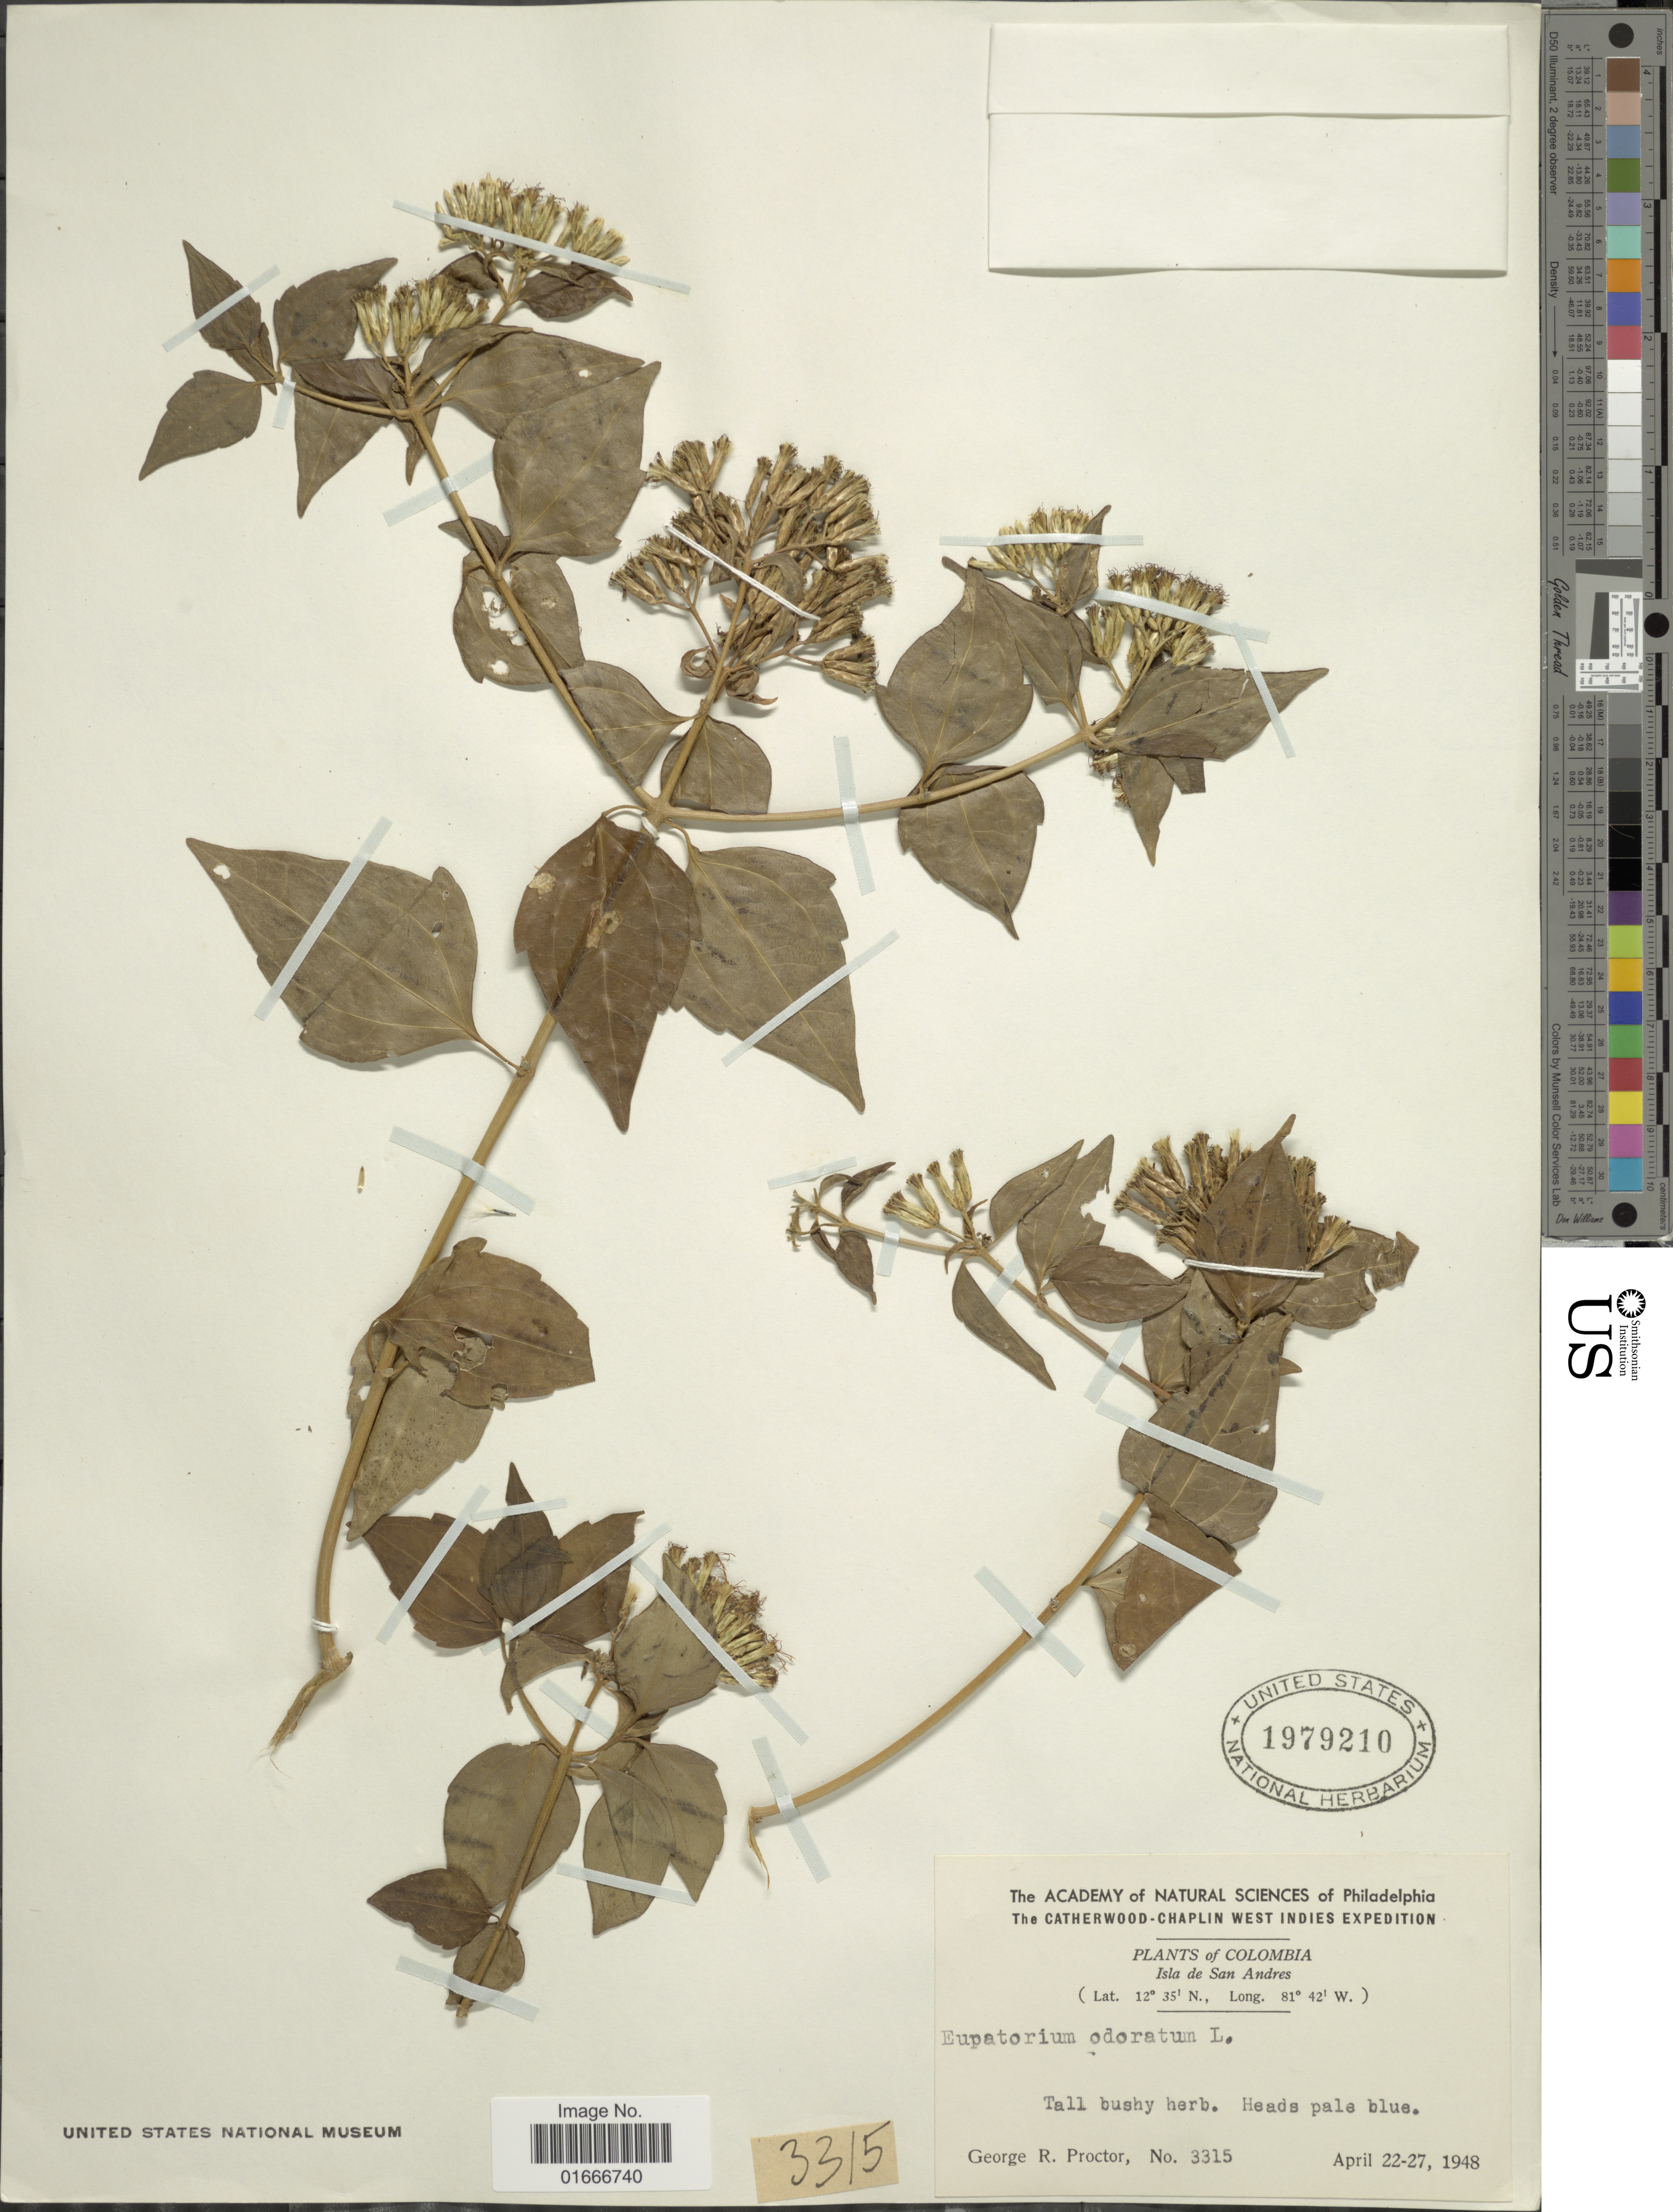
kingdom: Plantae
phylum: Tracheophyta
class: Magnoliopsida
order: Asterales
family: Asteraceae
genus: Chromolaena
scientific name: Chromolaena odorata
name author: (L.) R.M. King & H. Rob.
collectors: G. Proctor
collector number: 3315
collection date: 1948-04-22/1948-04-27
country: Colombia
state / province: San Andres y Providencia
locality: Isla de San Andres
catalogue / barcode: US 1979210